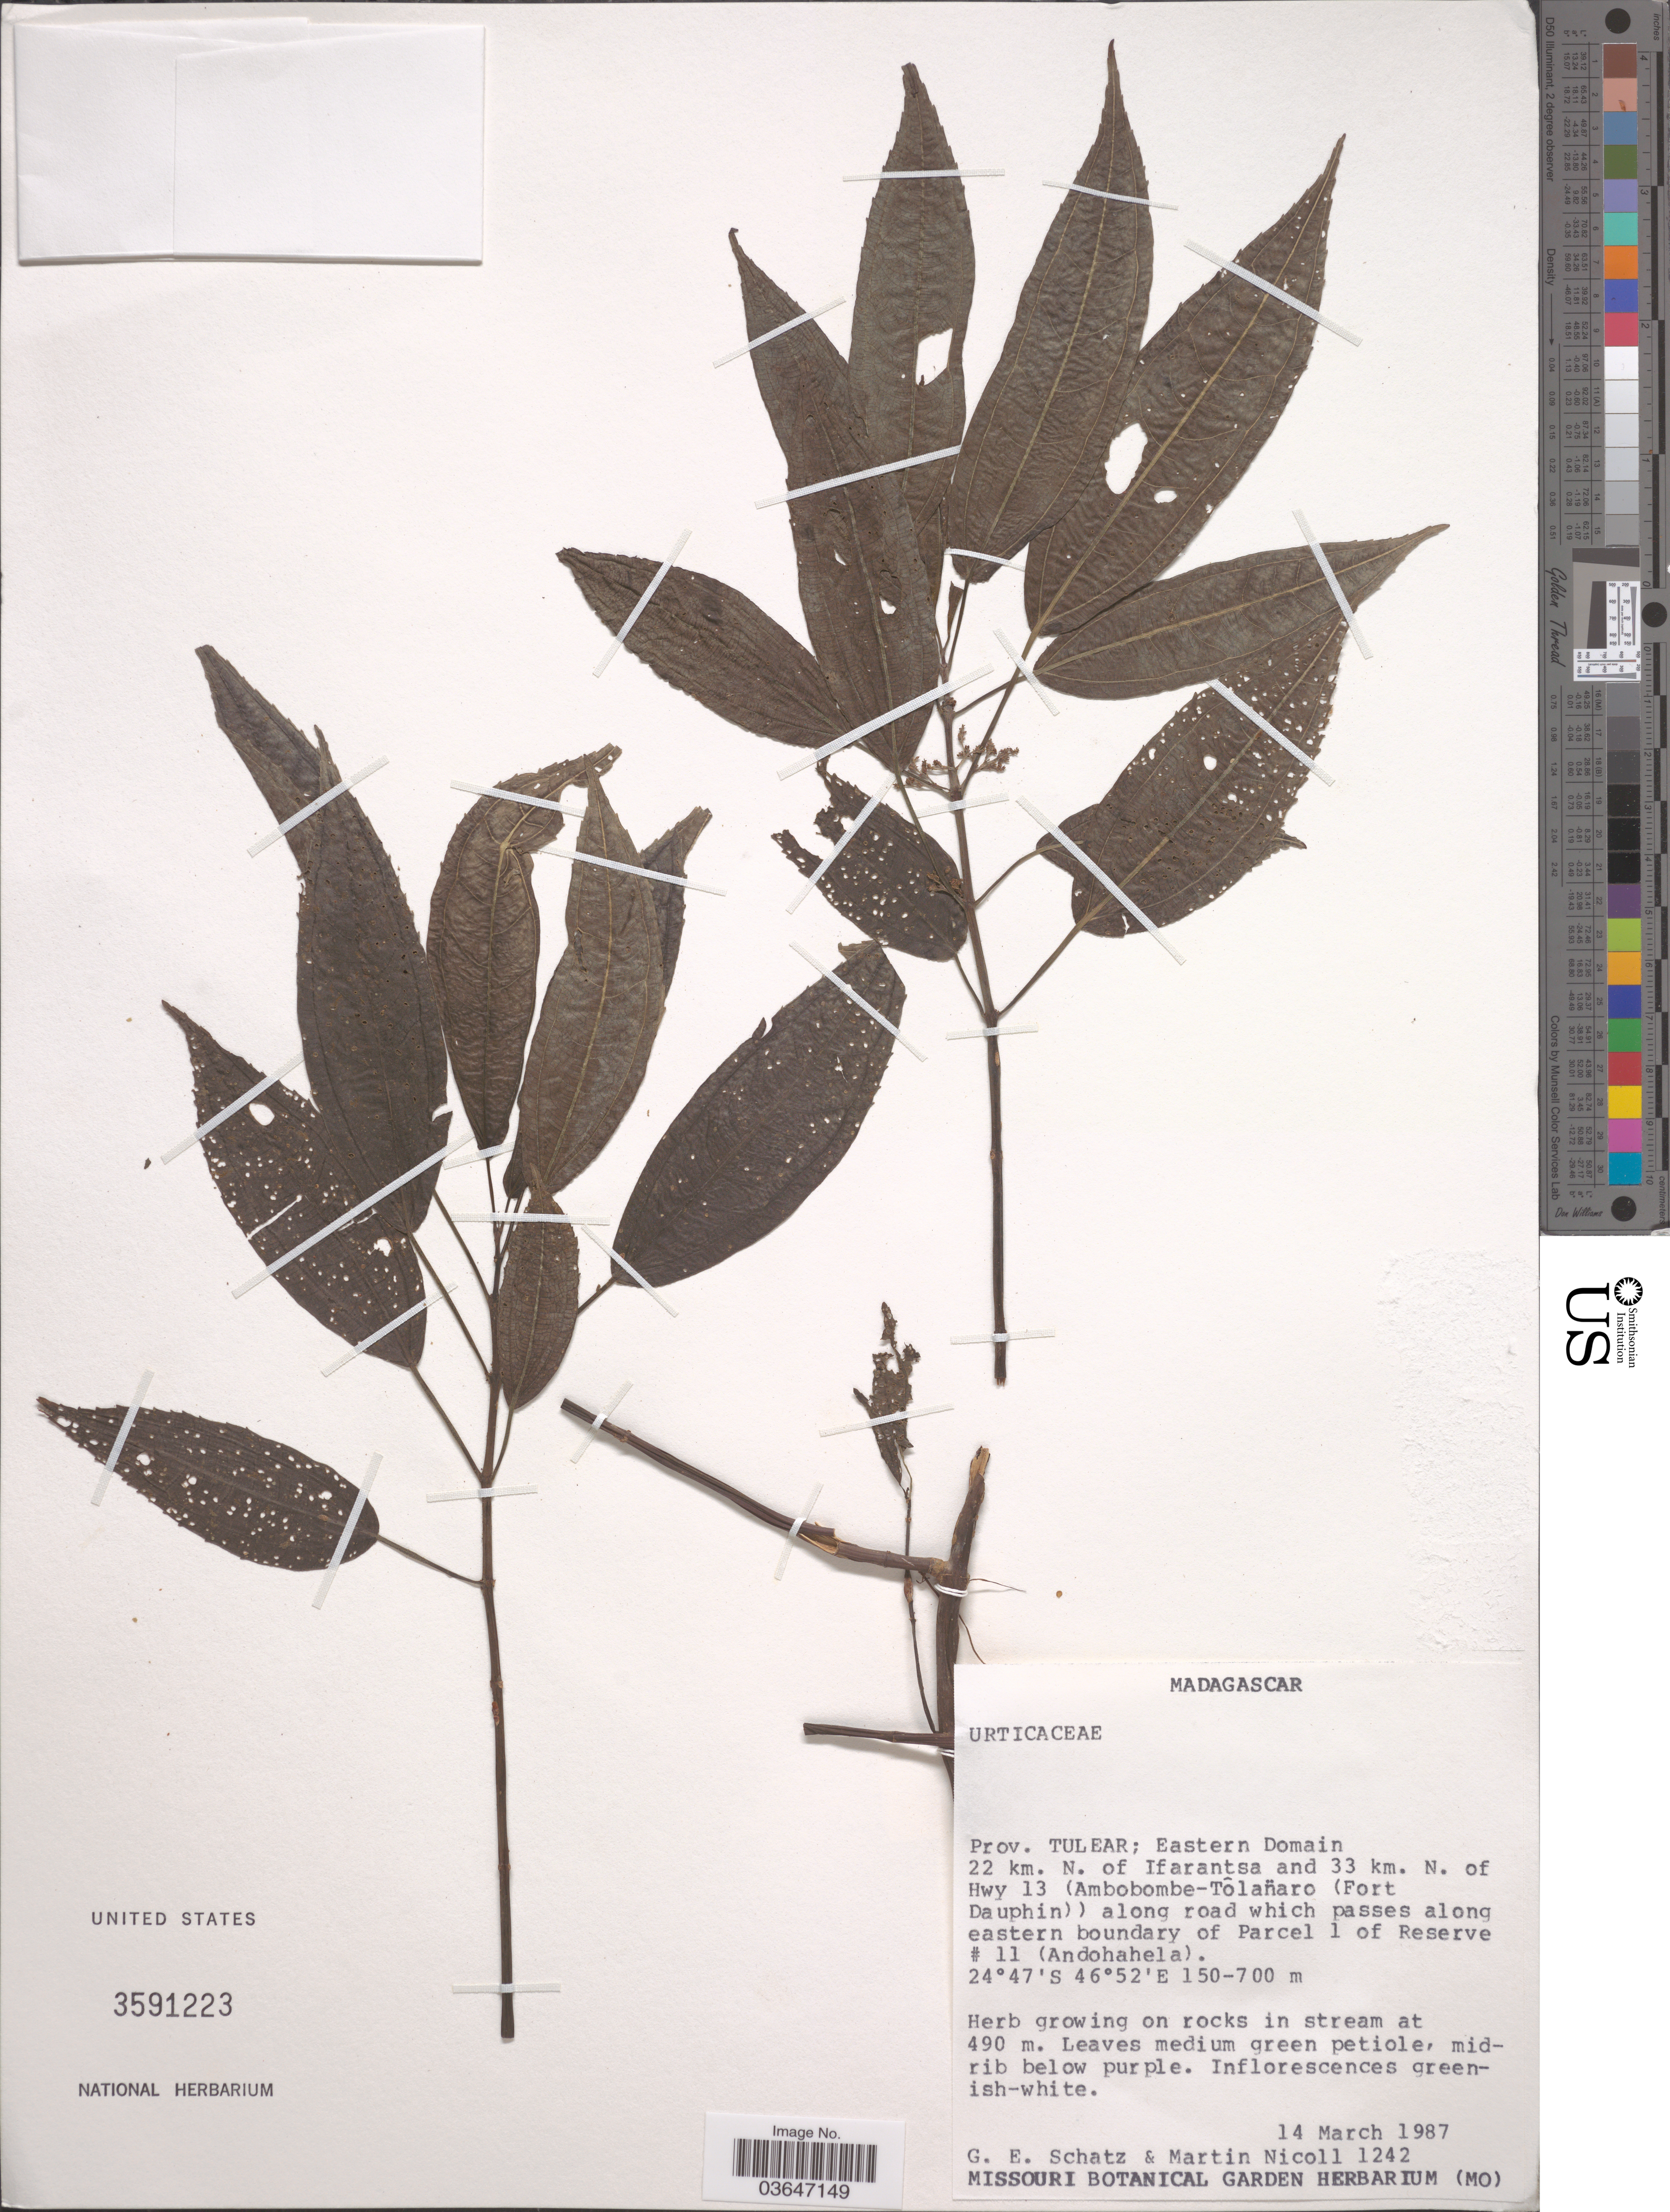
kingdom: Plantae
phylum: Tracheophyta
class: Magnoliopsida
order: Proteales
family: Proteaceae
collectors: G. Schatz & M. Nicoll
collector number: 1242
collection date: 1987-03-14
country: Madagascar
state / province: Anosy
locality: Prov. Tulear; Eastern Domain 22 km. N. of Ifarantsa and 33 km. N. of Hwy 13 (Ambobombe-Tôlanaro (Fort Dauphin)) along road which passes along eastern boundary of Parcel 1 of Reserve # 11.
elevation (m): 150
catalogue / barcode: US 3591223